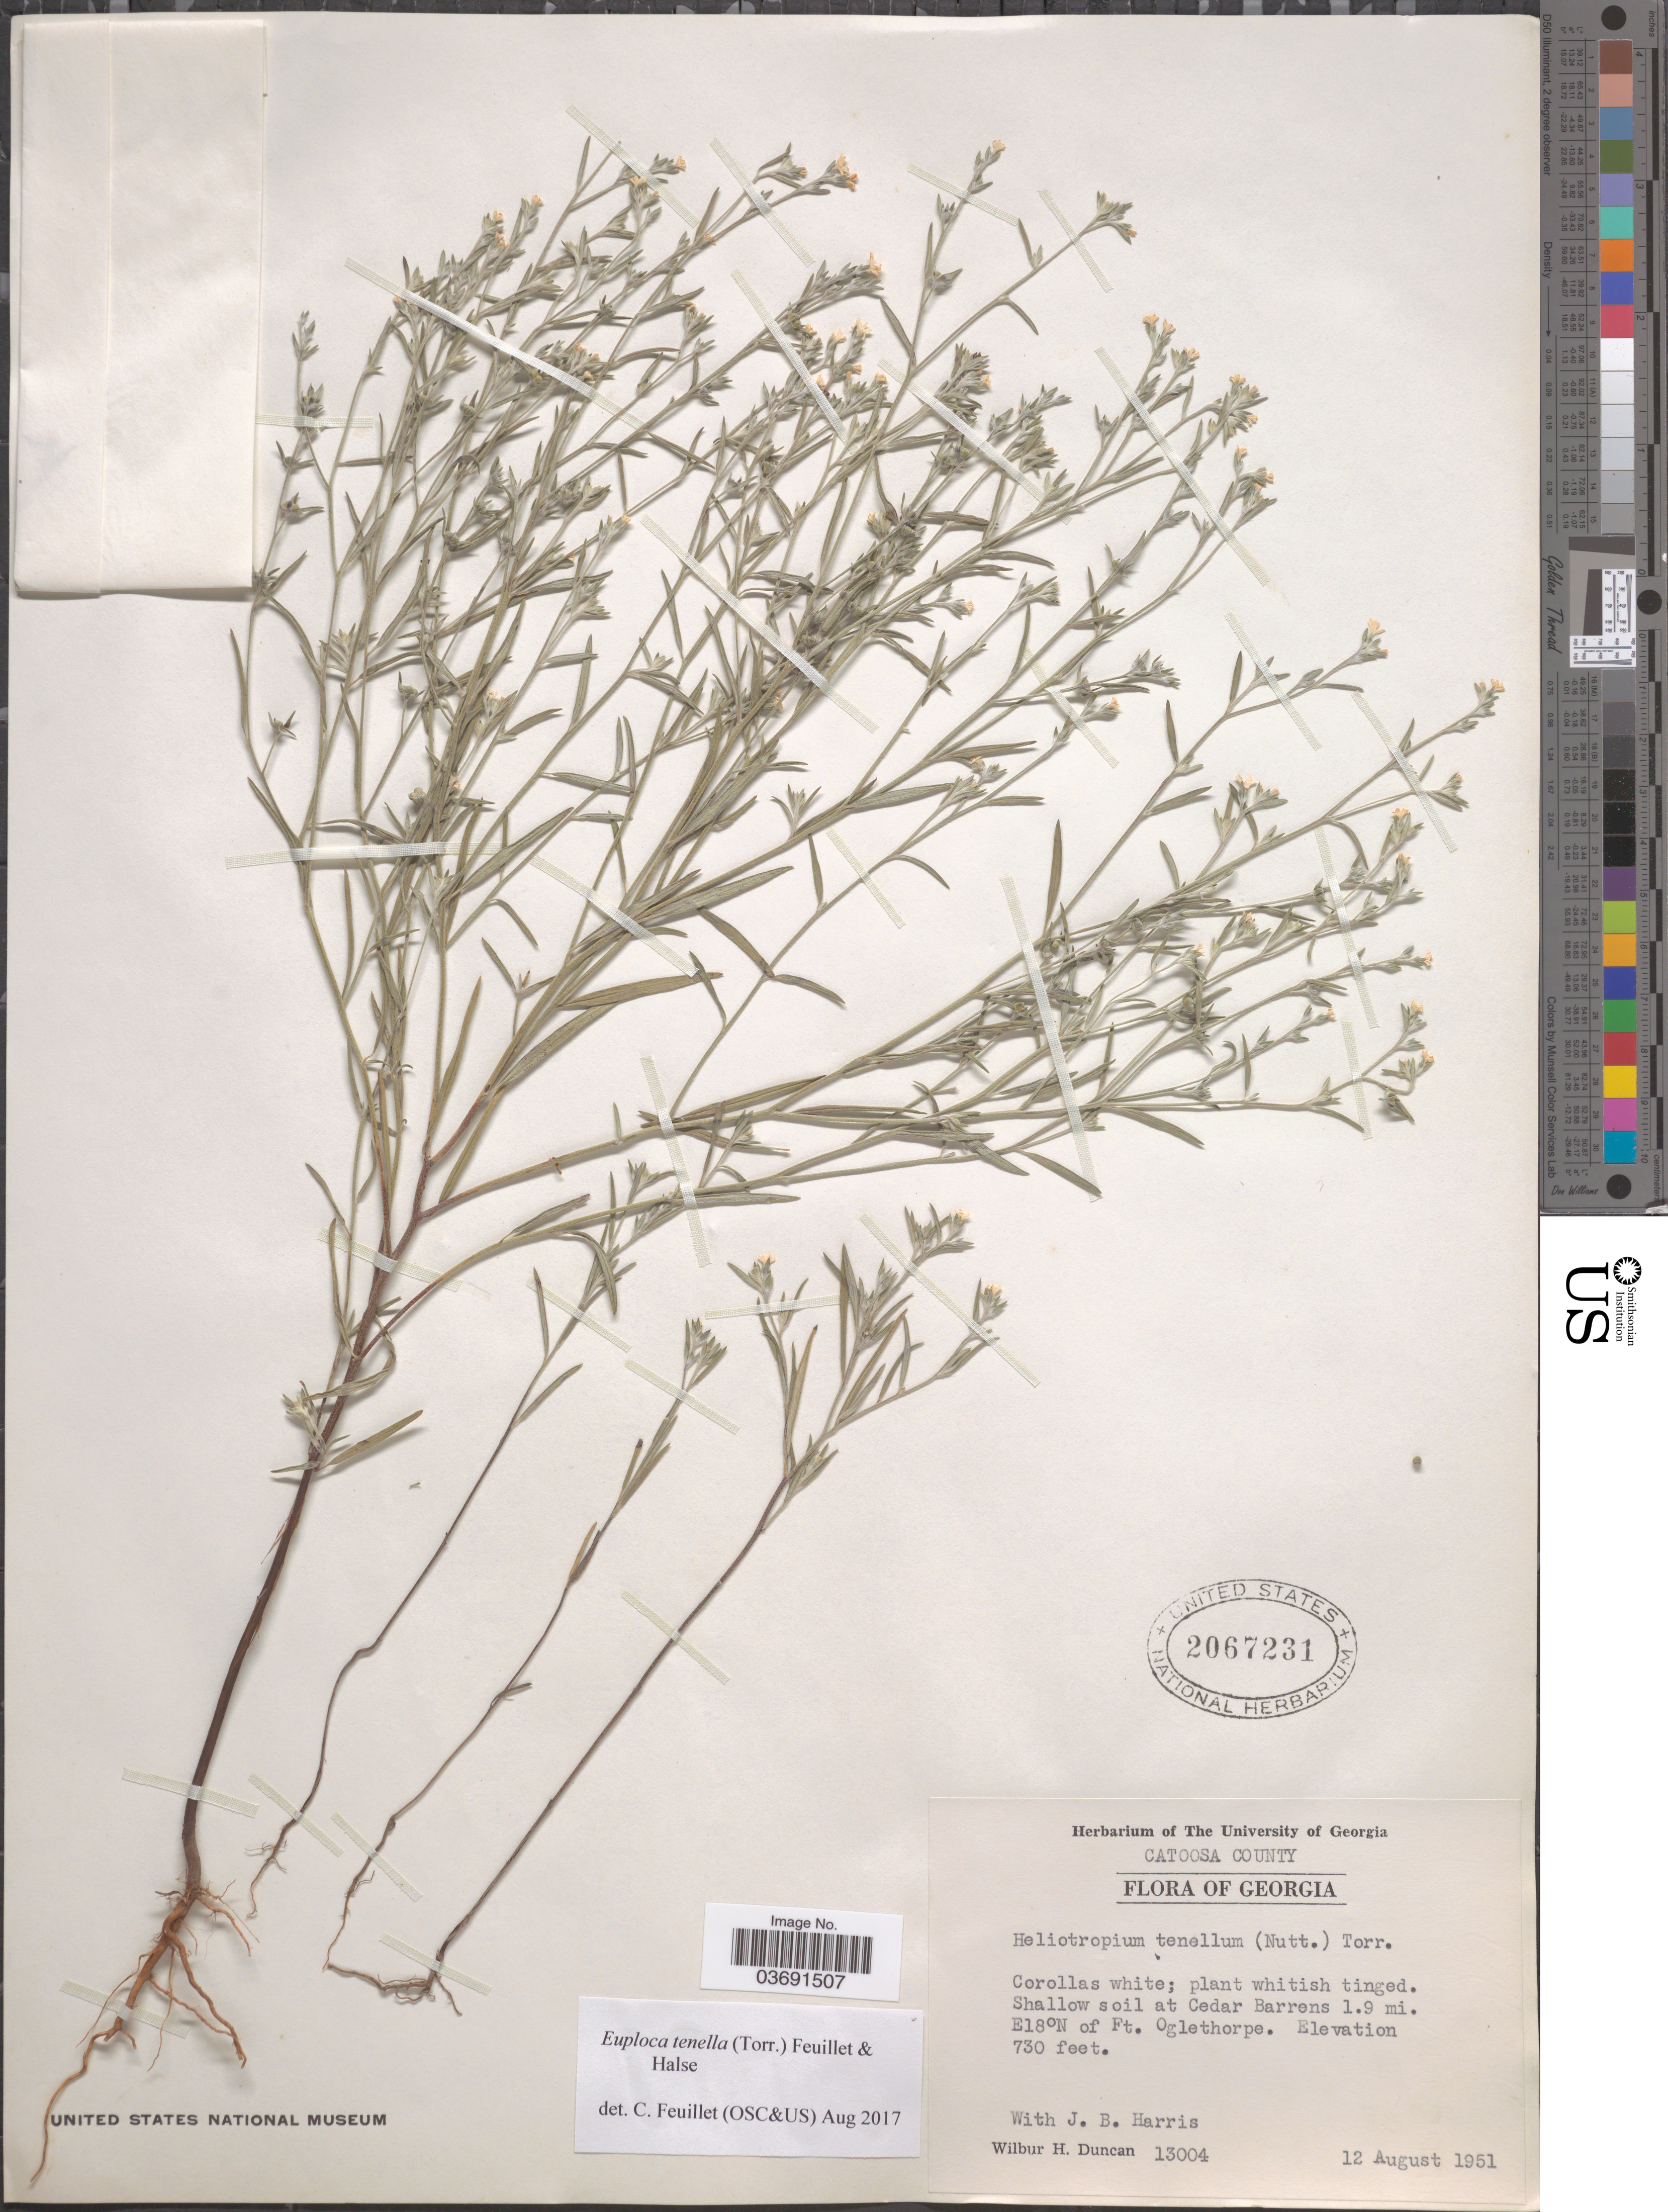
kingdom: Plantae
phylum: Tracheophyta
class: Magnoliopsida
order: Boraginales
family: Heliotropiaceae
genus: Euploca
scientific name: Euploca tenella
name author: (Torr.) Feuillet & Halse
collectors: W. H. Duncan & J. B. Harris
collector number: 13004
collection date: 1951-08-12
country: United States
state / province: Georgia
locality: Catoosa County. Shallow soil at Cedar Barrens 1.9 mi. E18°N of Ft. Oglethorpe.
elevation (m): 223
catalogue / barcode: US 2067231